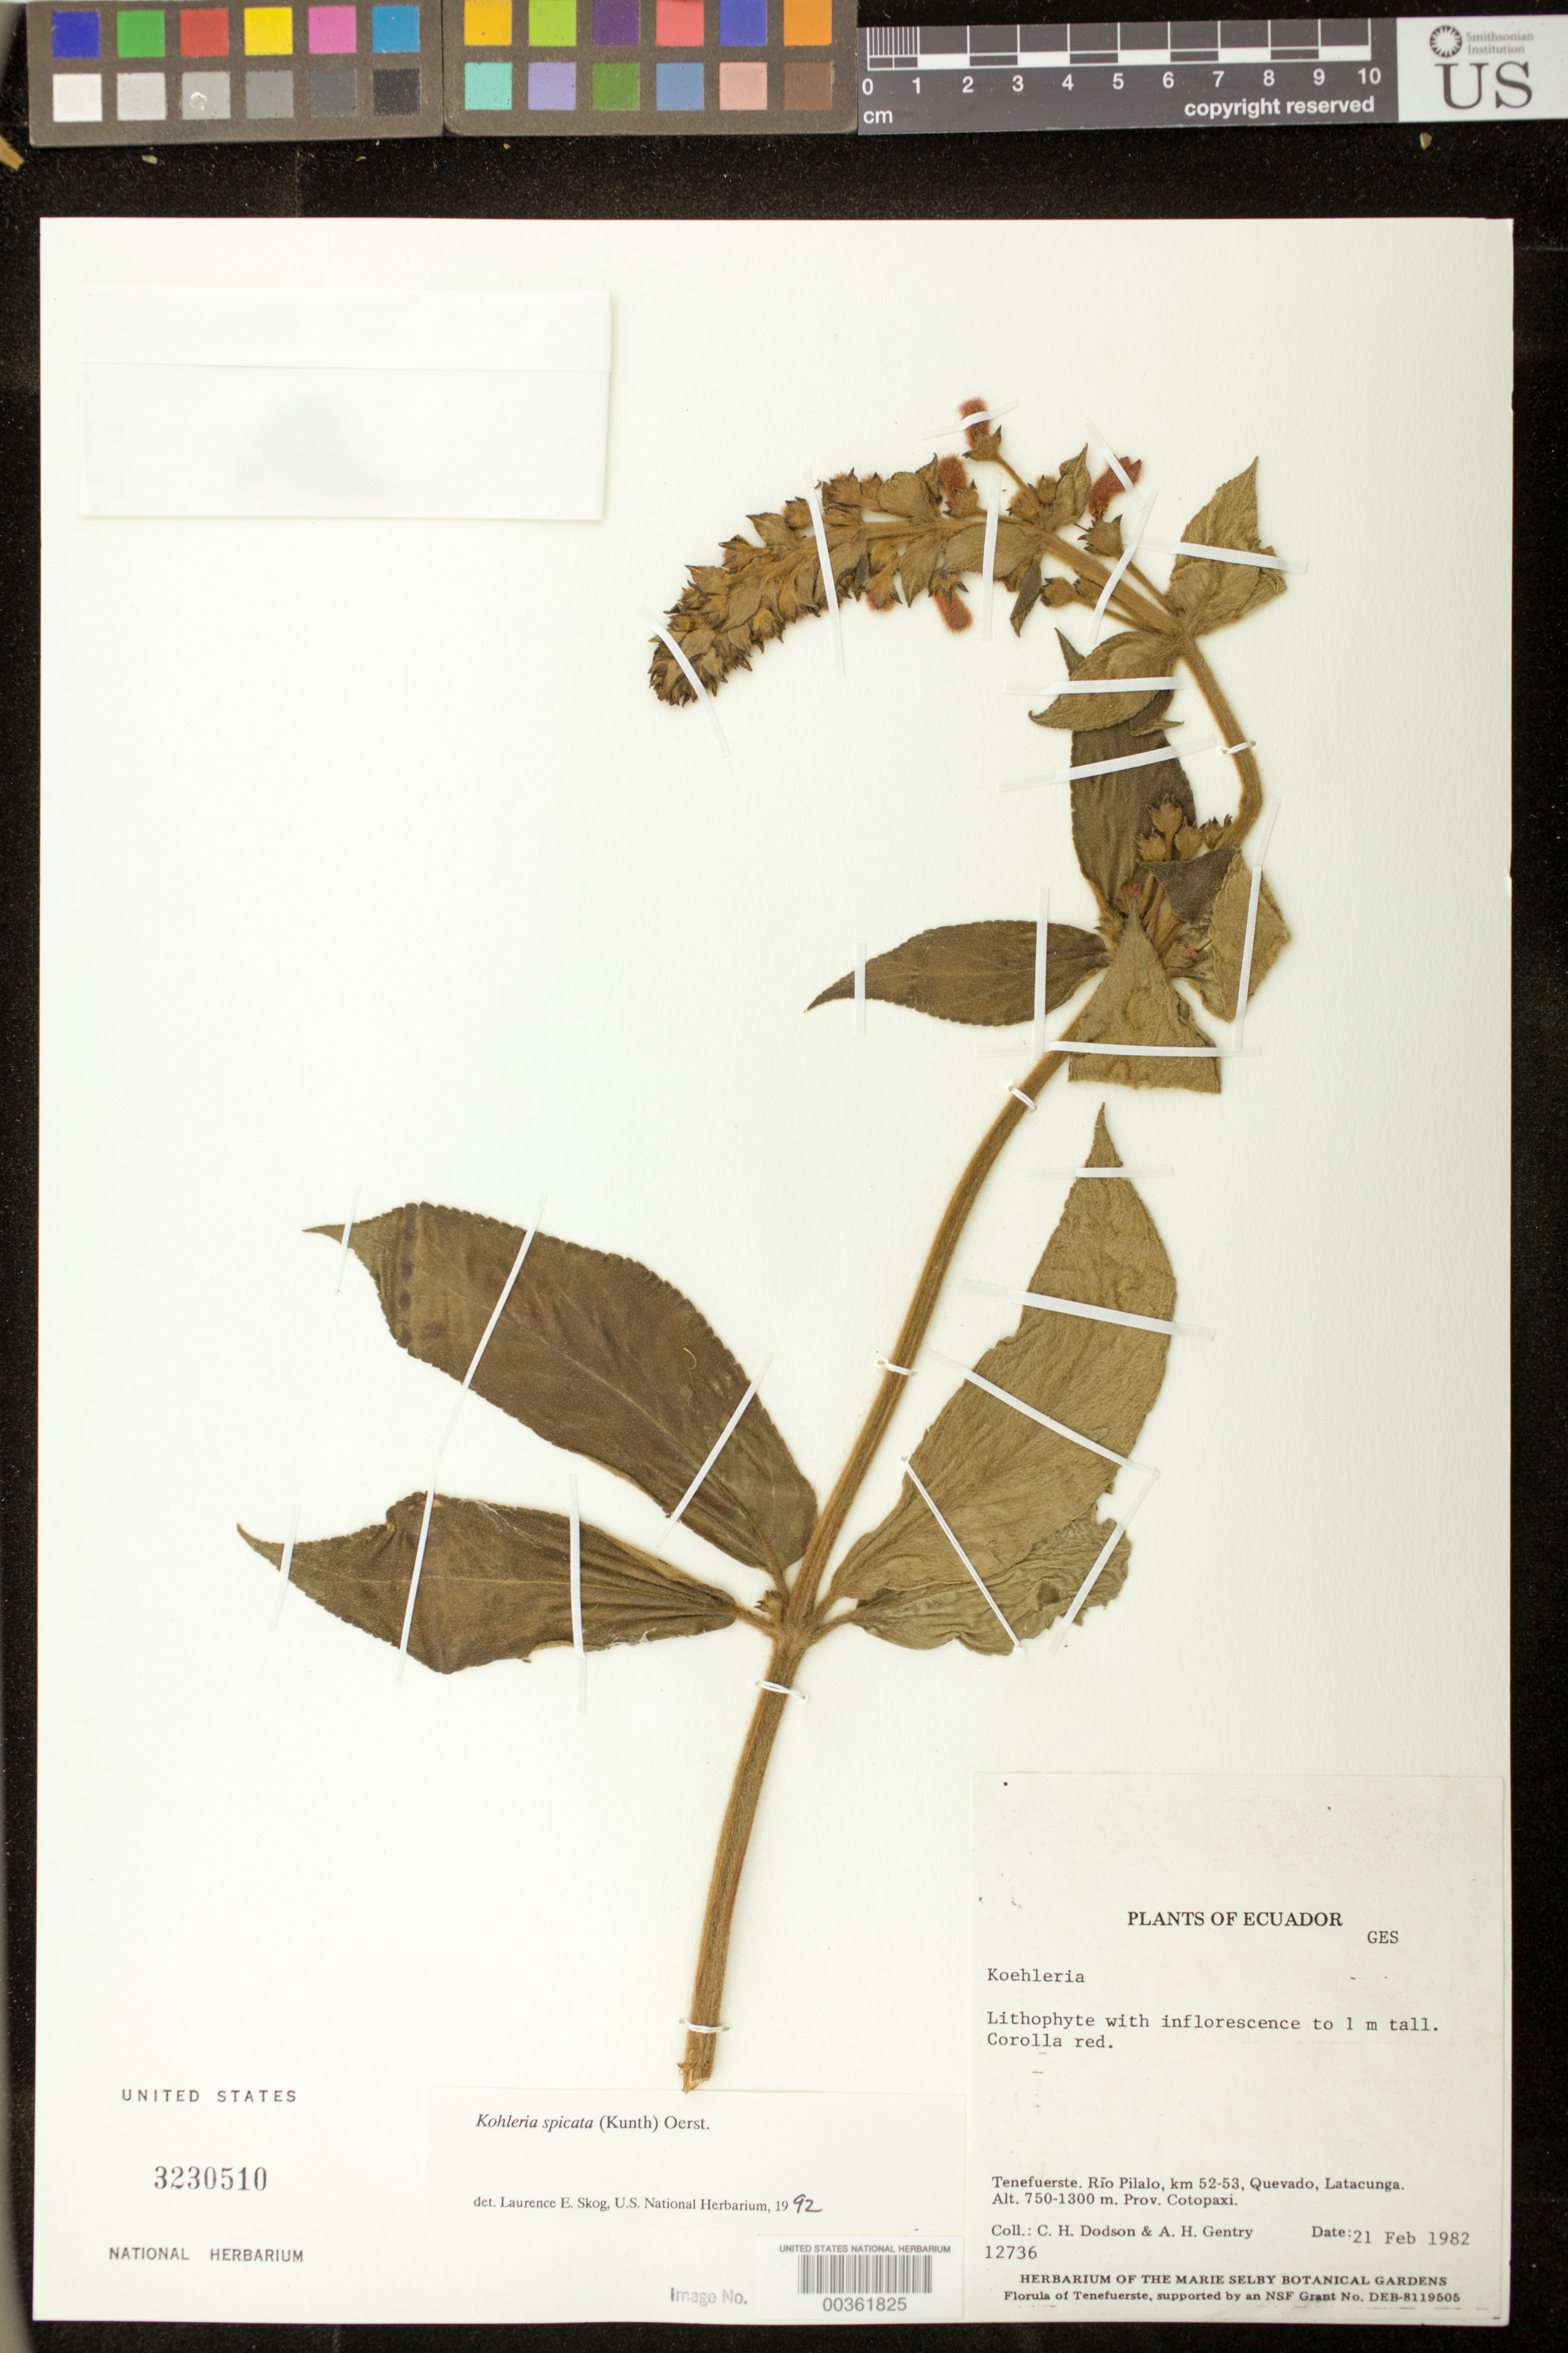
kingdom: Plantae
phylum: Tracheophyta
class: Magnoliopsida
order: Lamiales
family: Gesneriaceae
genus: Kohleria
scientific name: Kohleria spicata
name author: (Kunth) Oerst.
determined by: Clark, J. L., (SEL), The Marie Selby Botanical Garden (UNITED STATES)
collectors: C. H. Dodson & A. H. Gentry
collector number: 12736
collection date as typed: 21 Feb 1982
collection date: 1982-02-21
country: Ecuador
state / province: Cotopaxi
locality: Tenefuerste, Rio Pilalo, km 52-53, Quevado, Latacunga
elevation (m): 750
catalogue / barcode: US 3230510